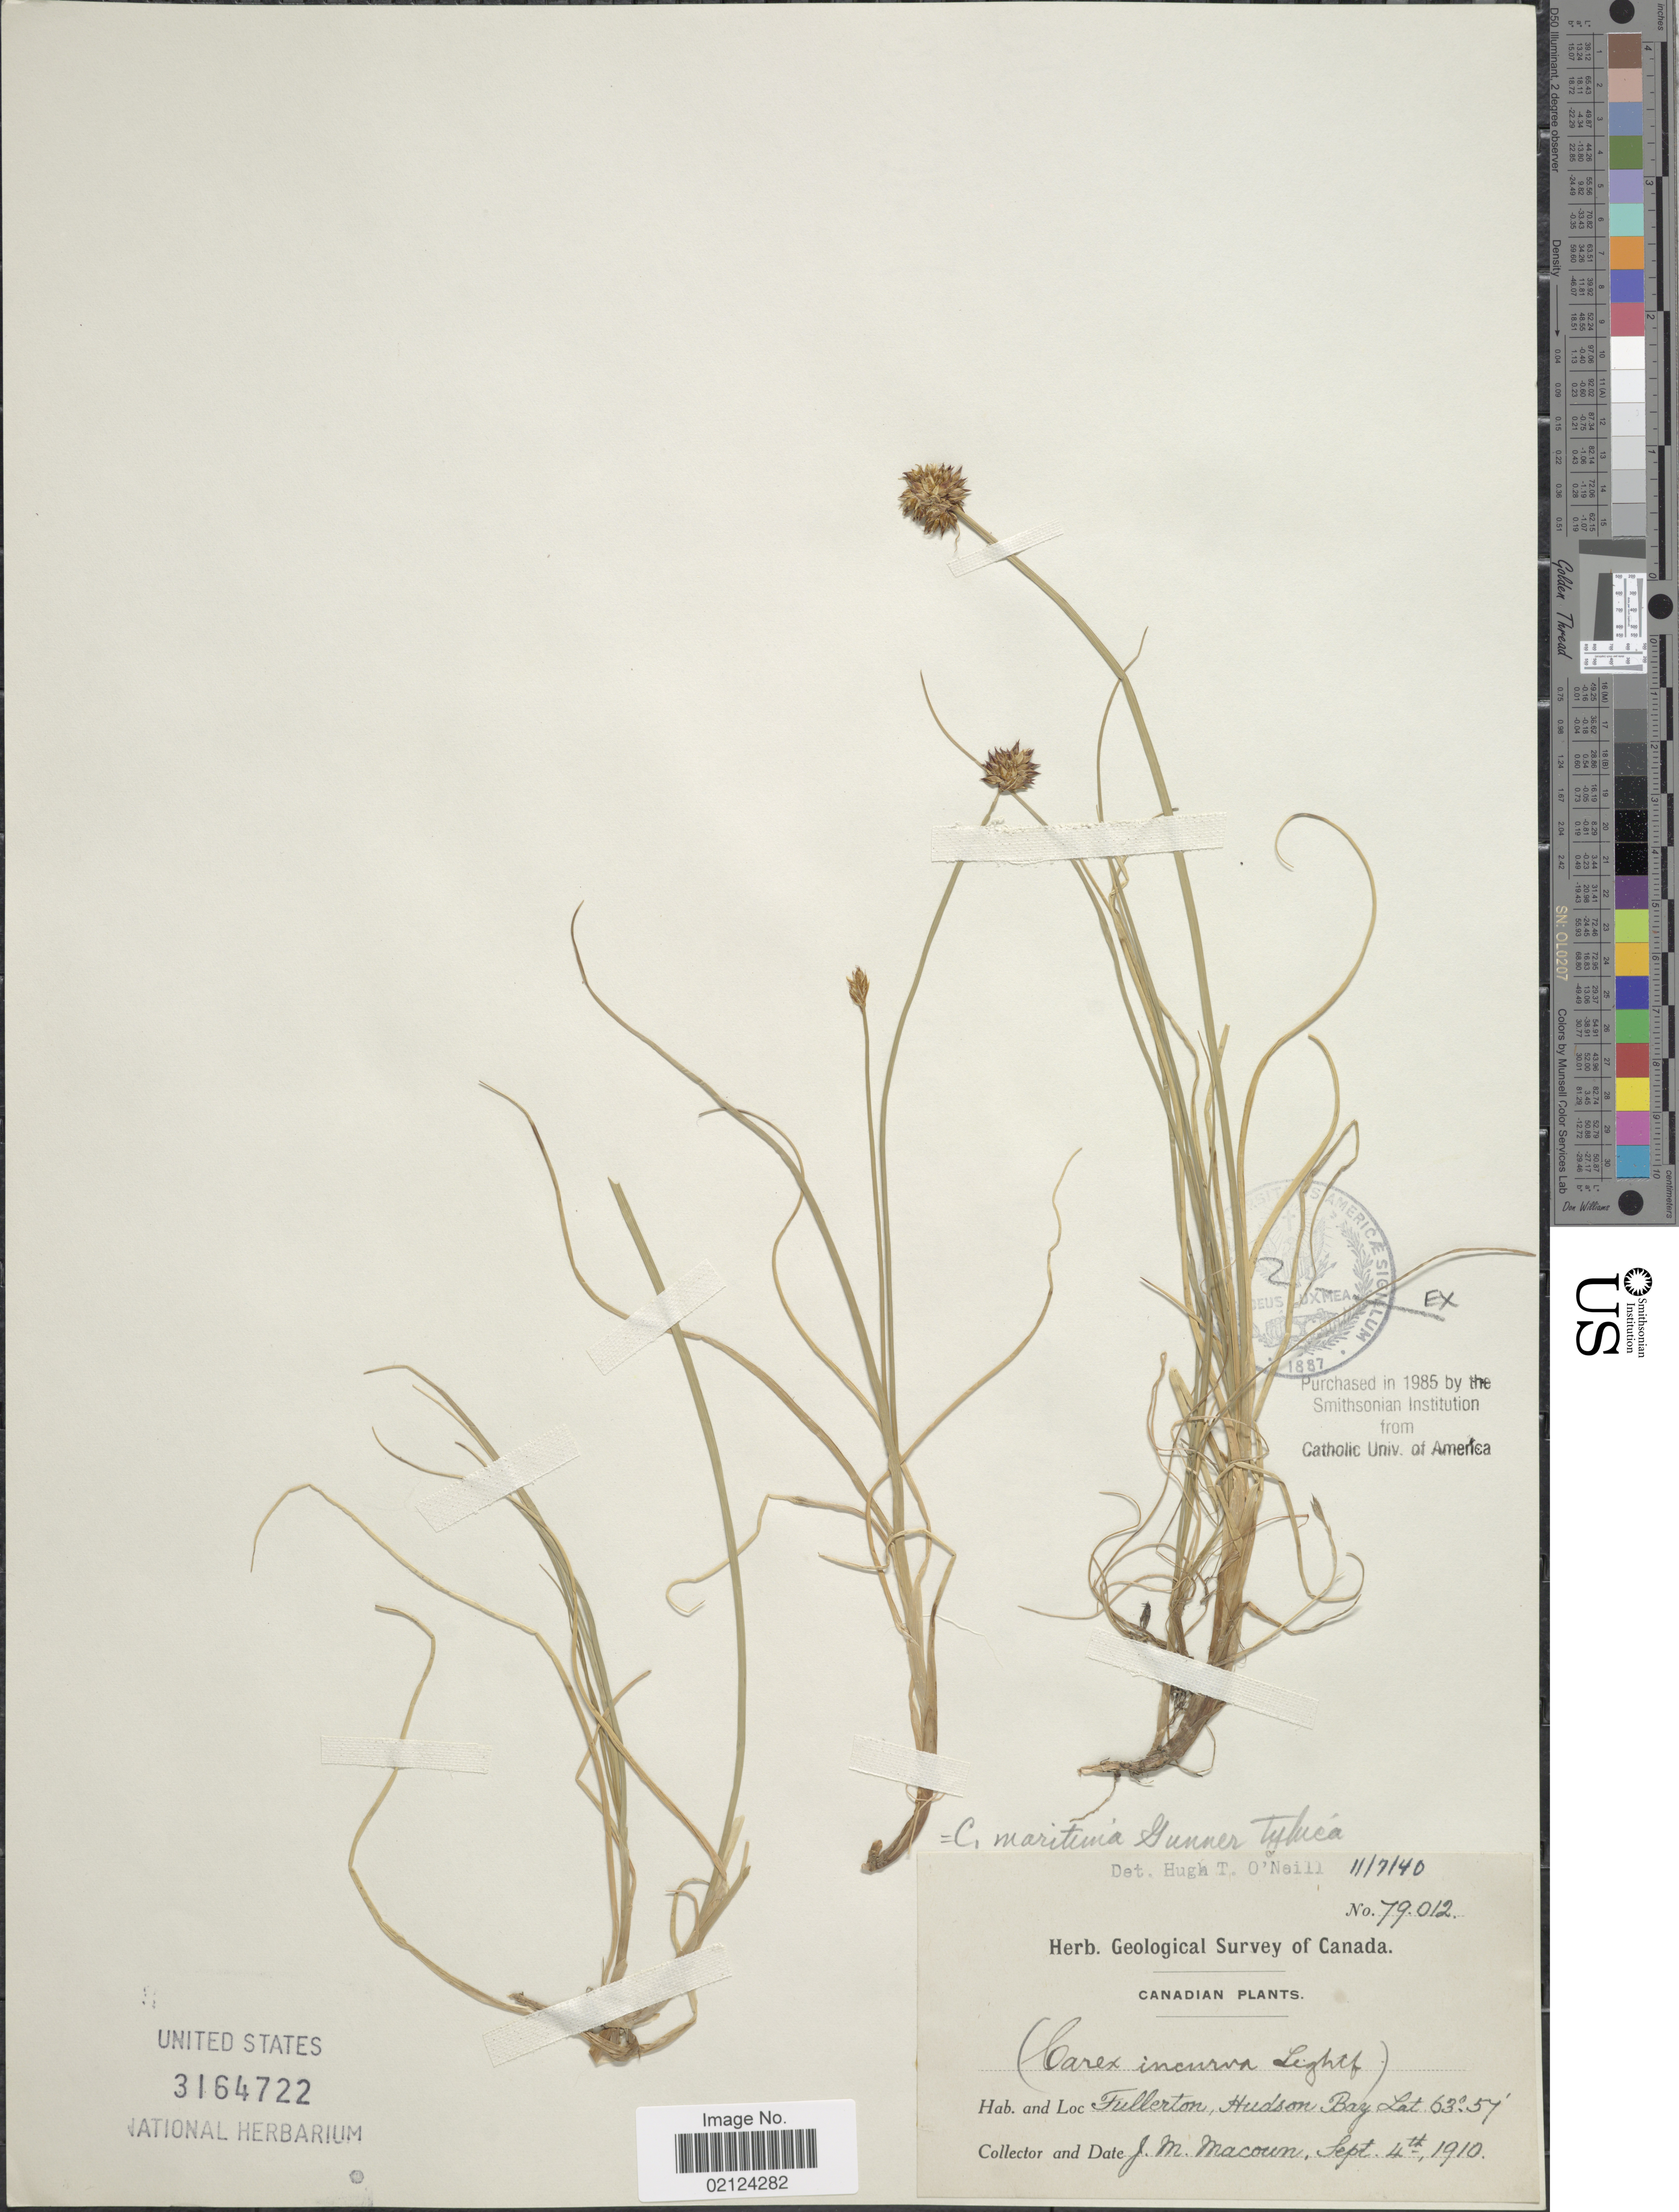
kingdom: Plantae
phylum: Tracheophyta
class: Liliopsida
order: Poales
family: Cyperaceae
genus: Carex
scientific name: Carex maritima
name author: Gunnerus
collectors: J. M. Macoun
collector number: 79012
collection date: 1910-09-04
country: Canada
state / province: Nunavut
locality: Fullerton, Hudson Bay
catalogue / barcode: US 3164722